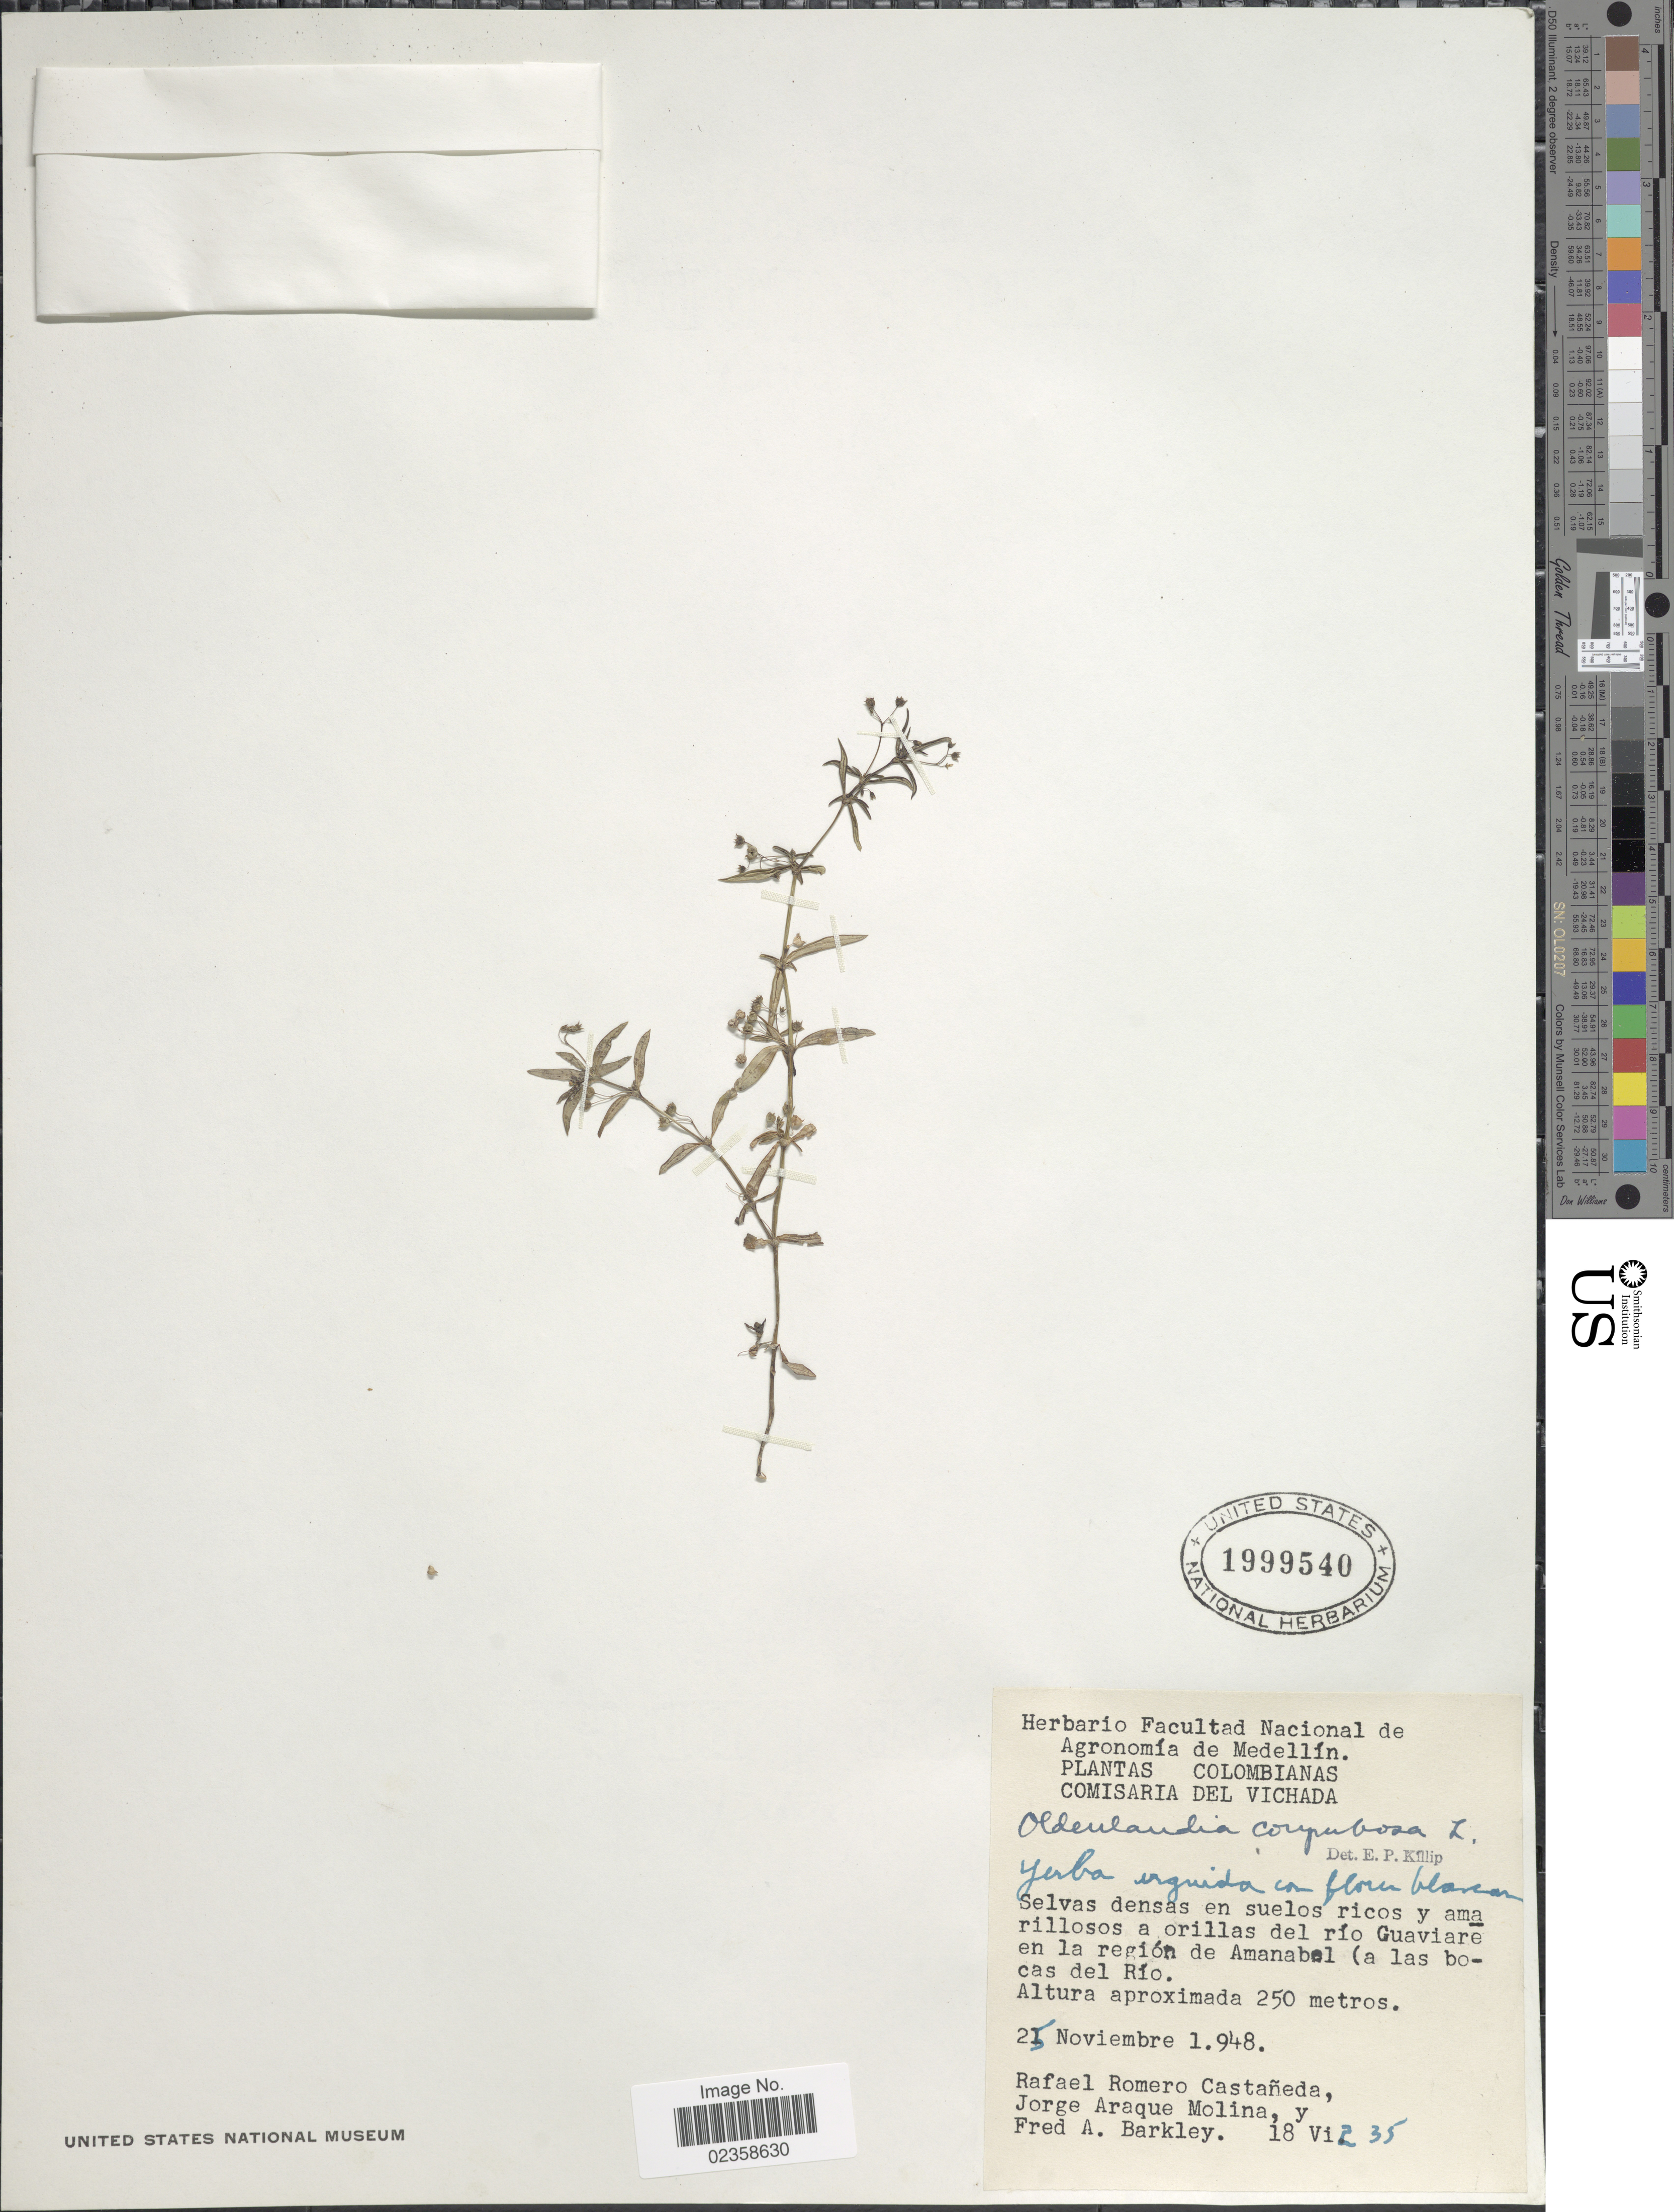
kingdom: Plantae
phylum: Tracheophyta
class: Magnoliopsida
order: Gentianales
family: Rubiaceae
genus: Oldenlandia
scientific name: Oldenlandia corymbosa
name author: L.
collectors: R. Romero Castañeda, J. Araque Molina & F. A. Barkley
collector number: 18Vi235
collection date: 1948-11-25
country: Colombia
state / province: Vichada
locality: Comisaria del Vichada, Selvas densas en suelos ricos y amarillosos a orillas del rio Guaviare en al region de Amanabel (a las bocas del Rio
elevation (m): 250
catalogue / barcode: US 1999540